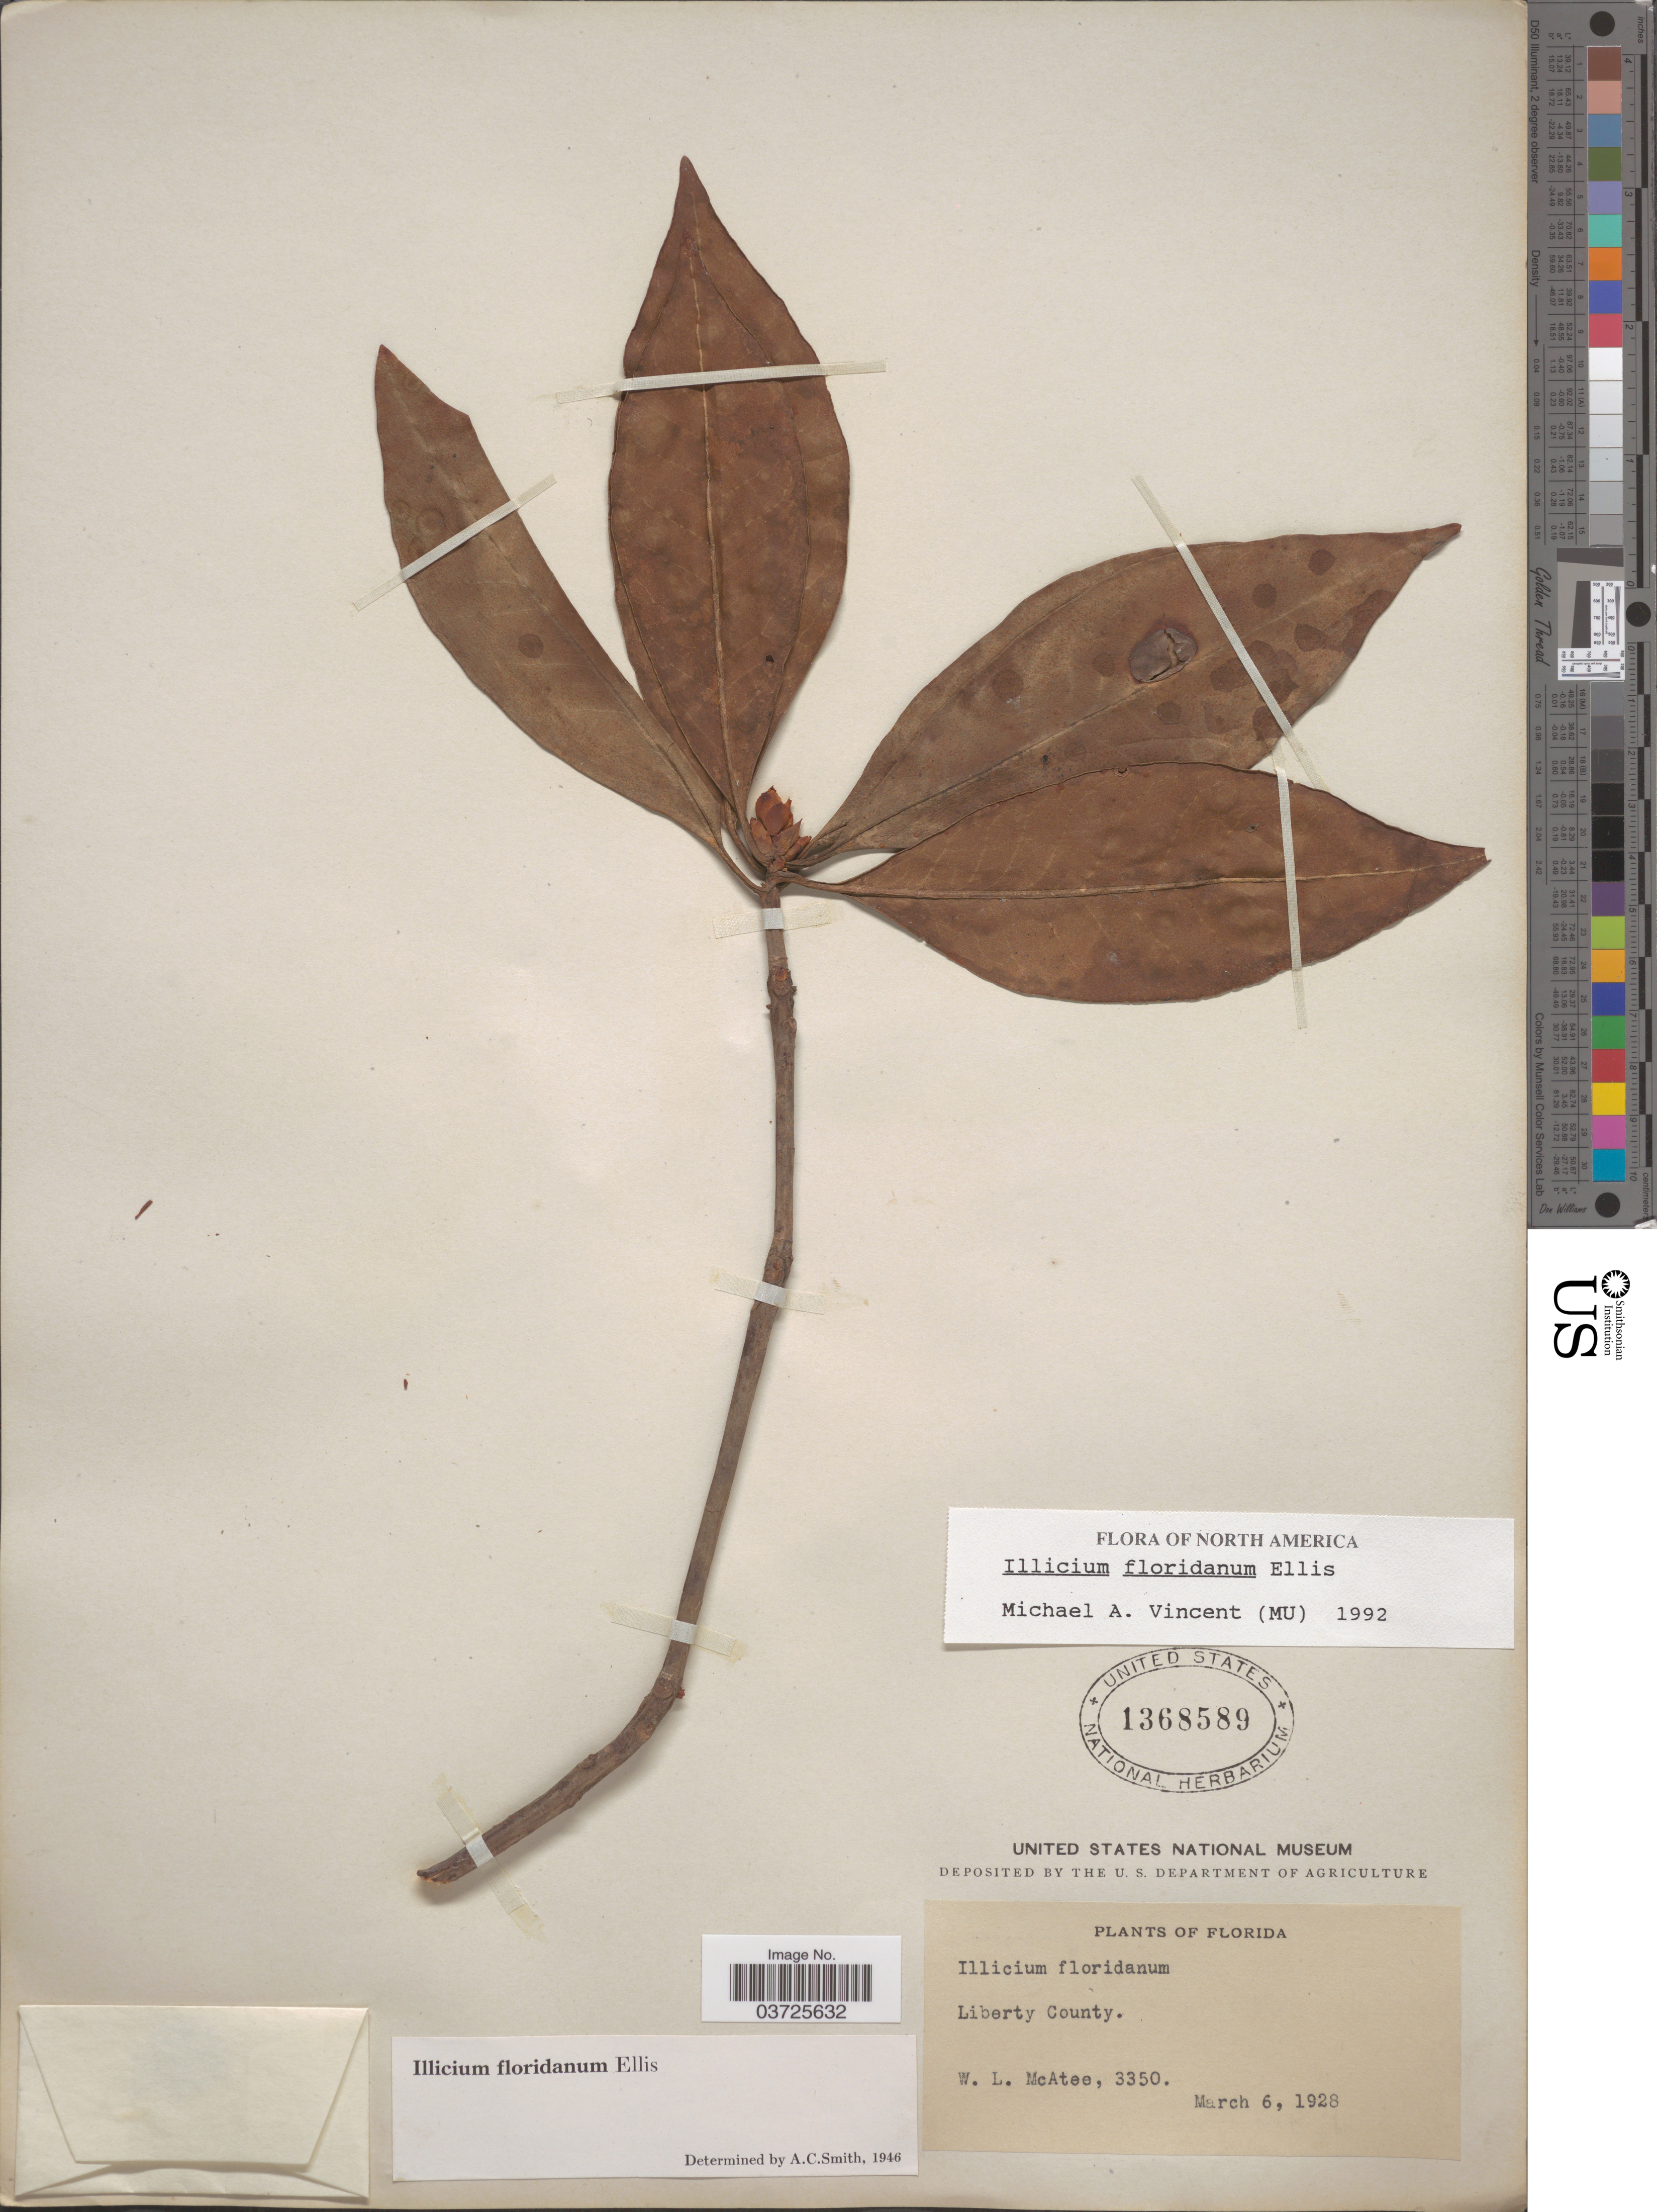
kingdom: Plantae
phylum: Tracheophyta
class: Magnoliopsida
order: Austrobaileyales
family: Schisandraceae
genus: Illicium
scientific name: Illicium floridanum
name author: J. Ellis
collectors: W. McAtee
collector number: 3350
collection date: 1928-03-06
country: United States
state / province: Florida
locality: Liberty County.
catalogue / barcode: US 1368589